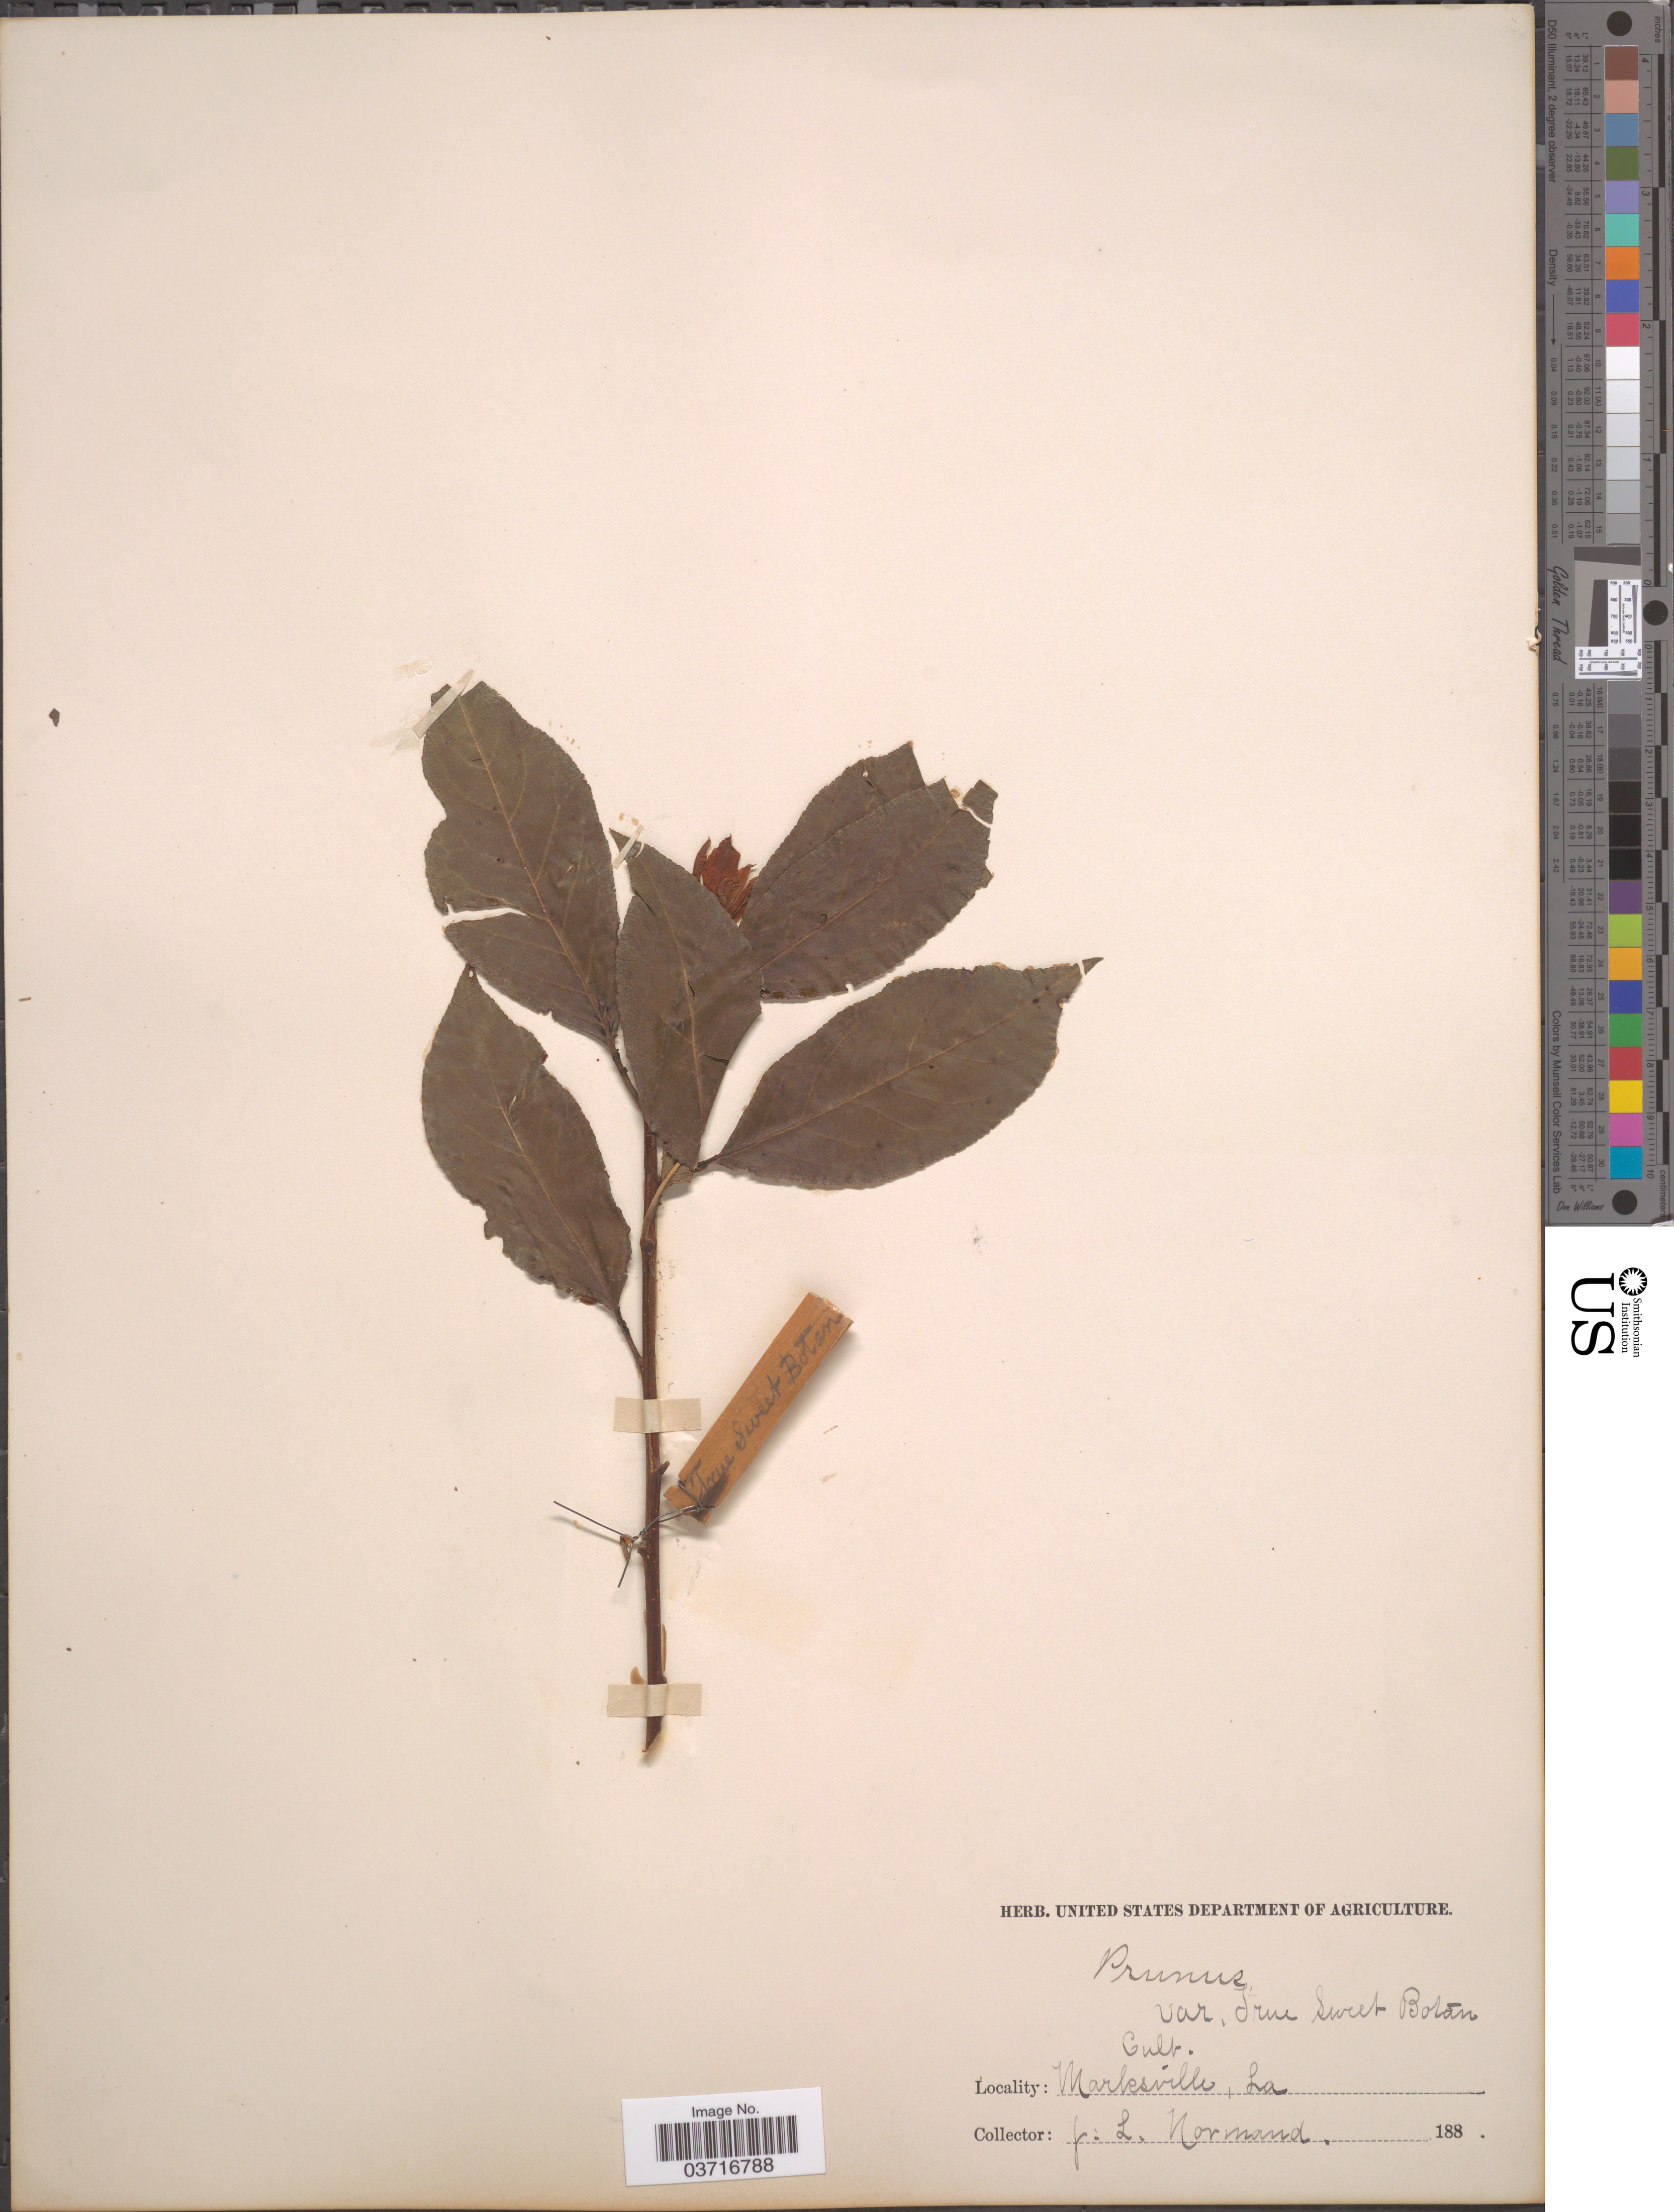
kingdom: Plantae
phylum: Tracheophyta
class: Magnoliopsida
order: Rosales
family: Rosaceae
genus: Prunus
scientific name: Prunus triflora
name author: Roxb.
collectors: J. Normand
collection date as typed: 188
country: United States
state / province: Louisiana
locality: Marksville.